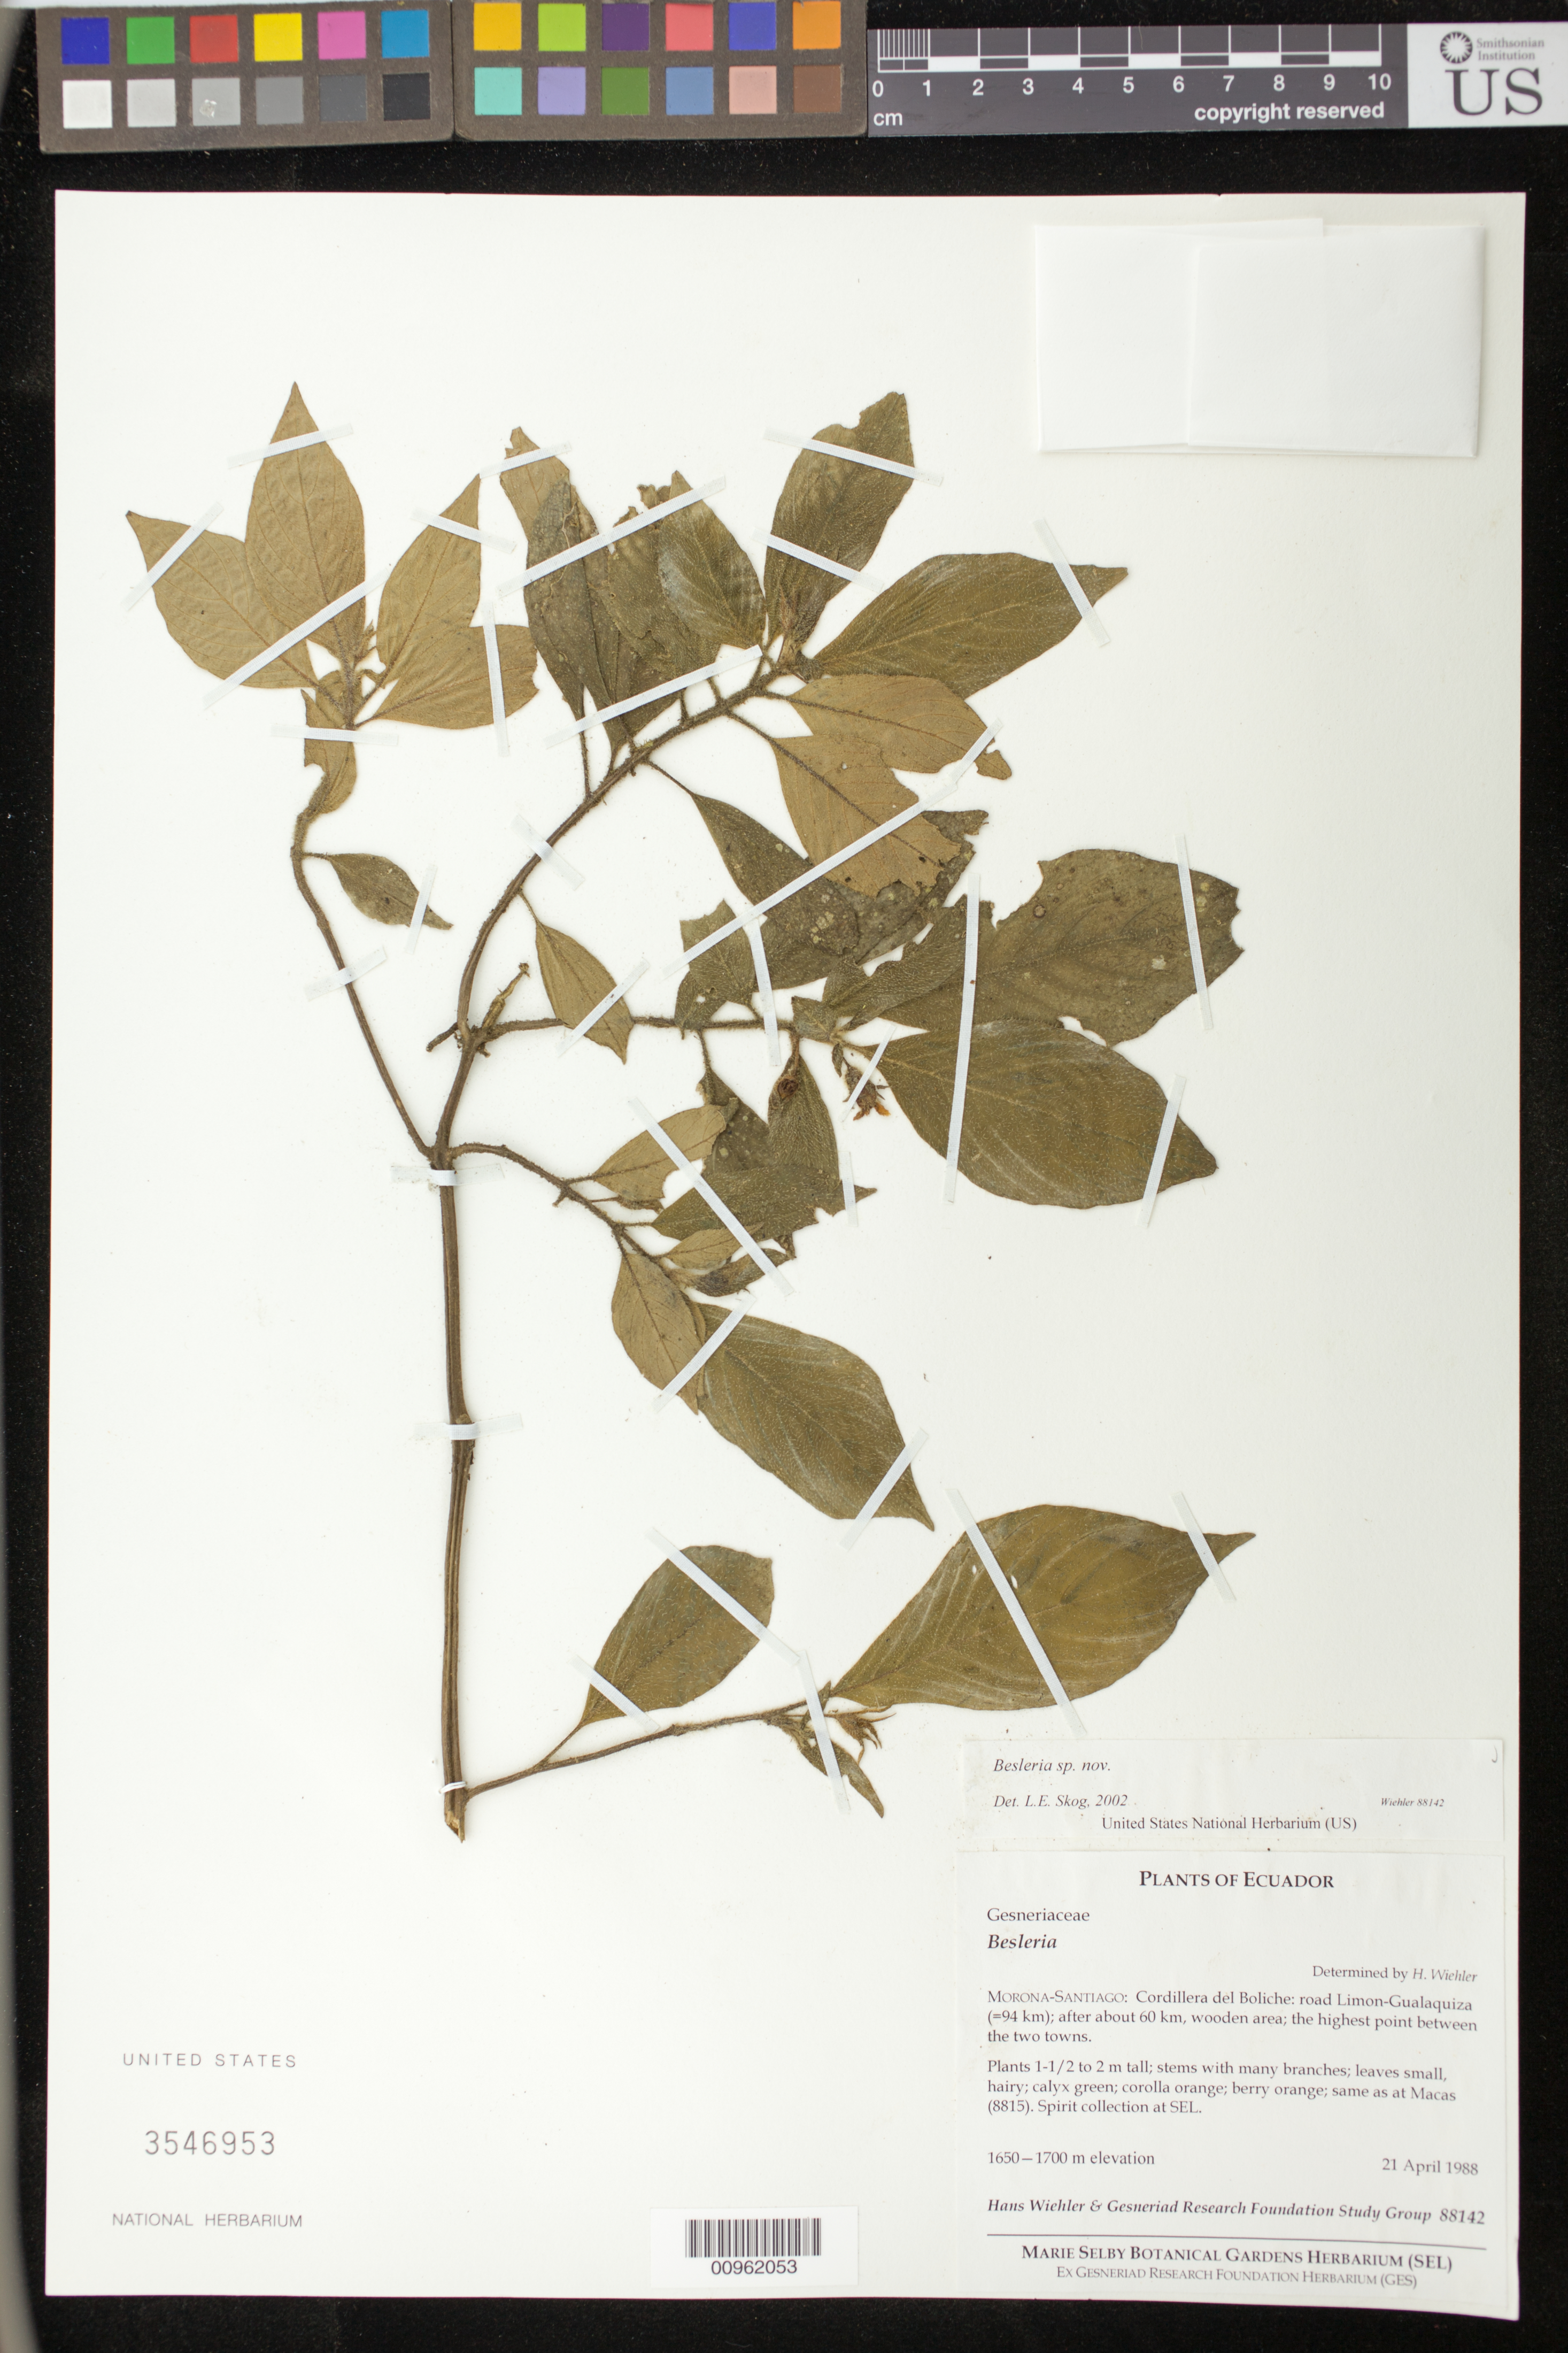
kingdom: Plantae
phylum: Tracheophyta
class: Magnoliopsida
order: Lamiales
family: Gesneriaceae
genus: Besleria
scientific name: Besleria sp. nov.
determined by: Skog, Laurence E.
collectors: H. J. Wiehler & GRF Study Group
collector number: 88142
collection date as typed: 21 Apr 1988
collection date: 1988-04-21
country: Ecuador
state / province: Morona-Santiago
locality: Morona-Santiago: Cordillera del Boliche, road Limon-Gualaquiza (=94 km); after about 60 km, wooden area; the highest point between the two towns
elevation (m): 1650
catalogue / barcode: US 3546953